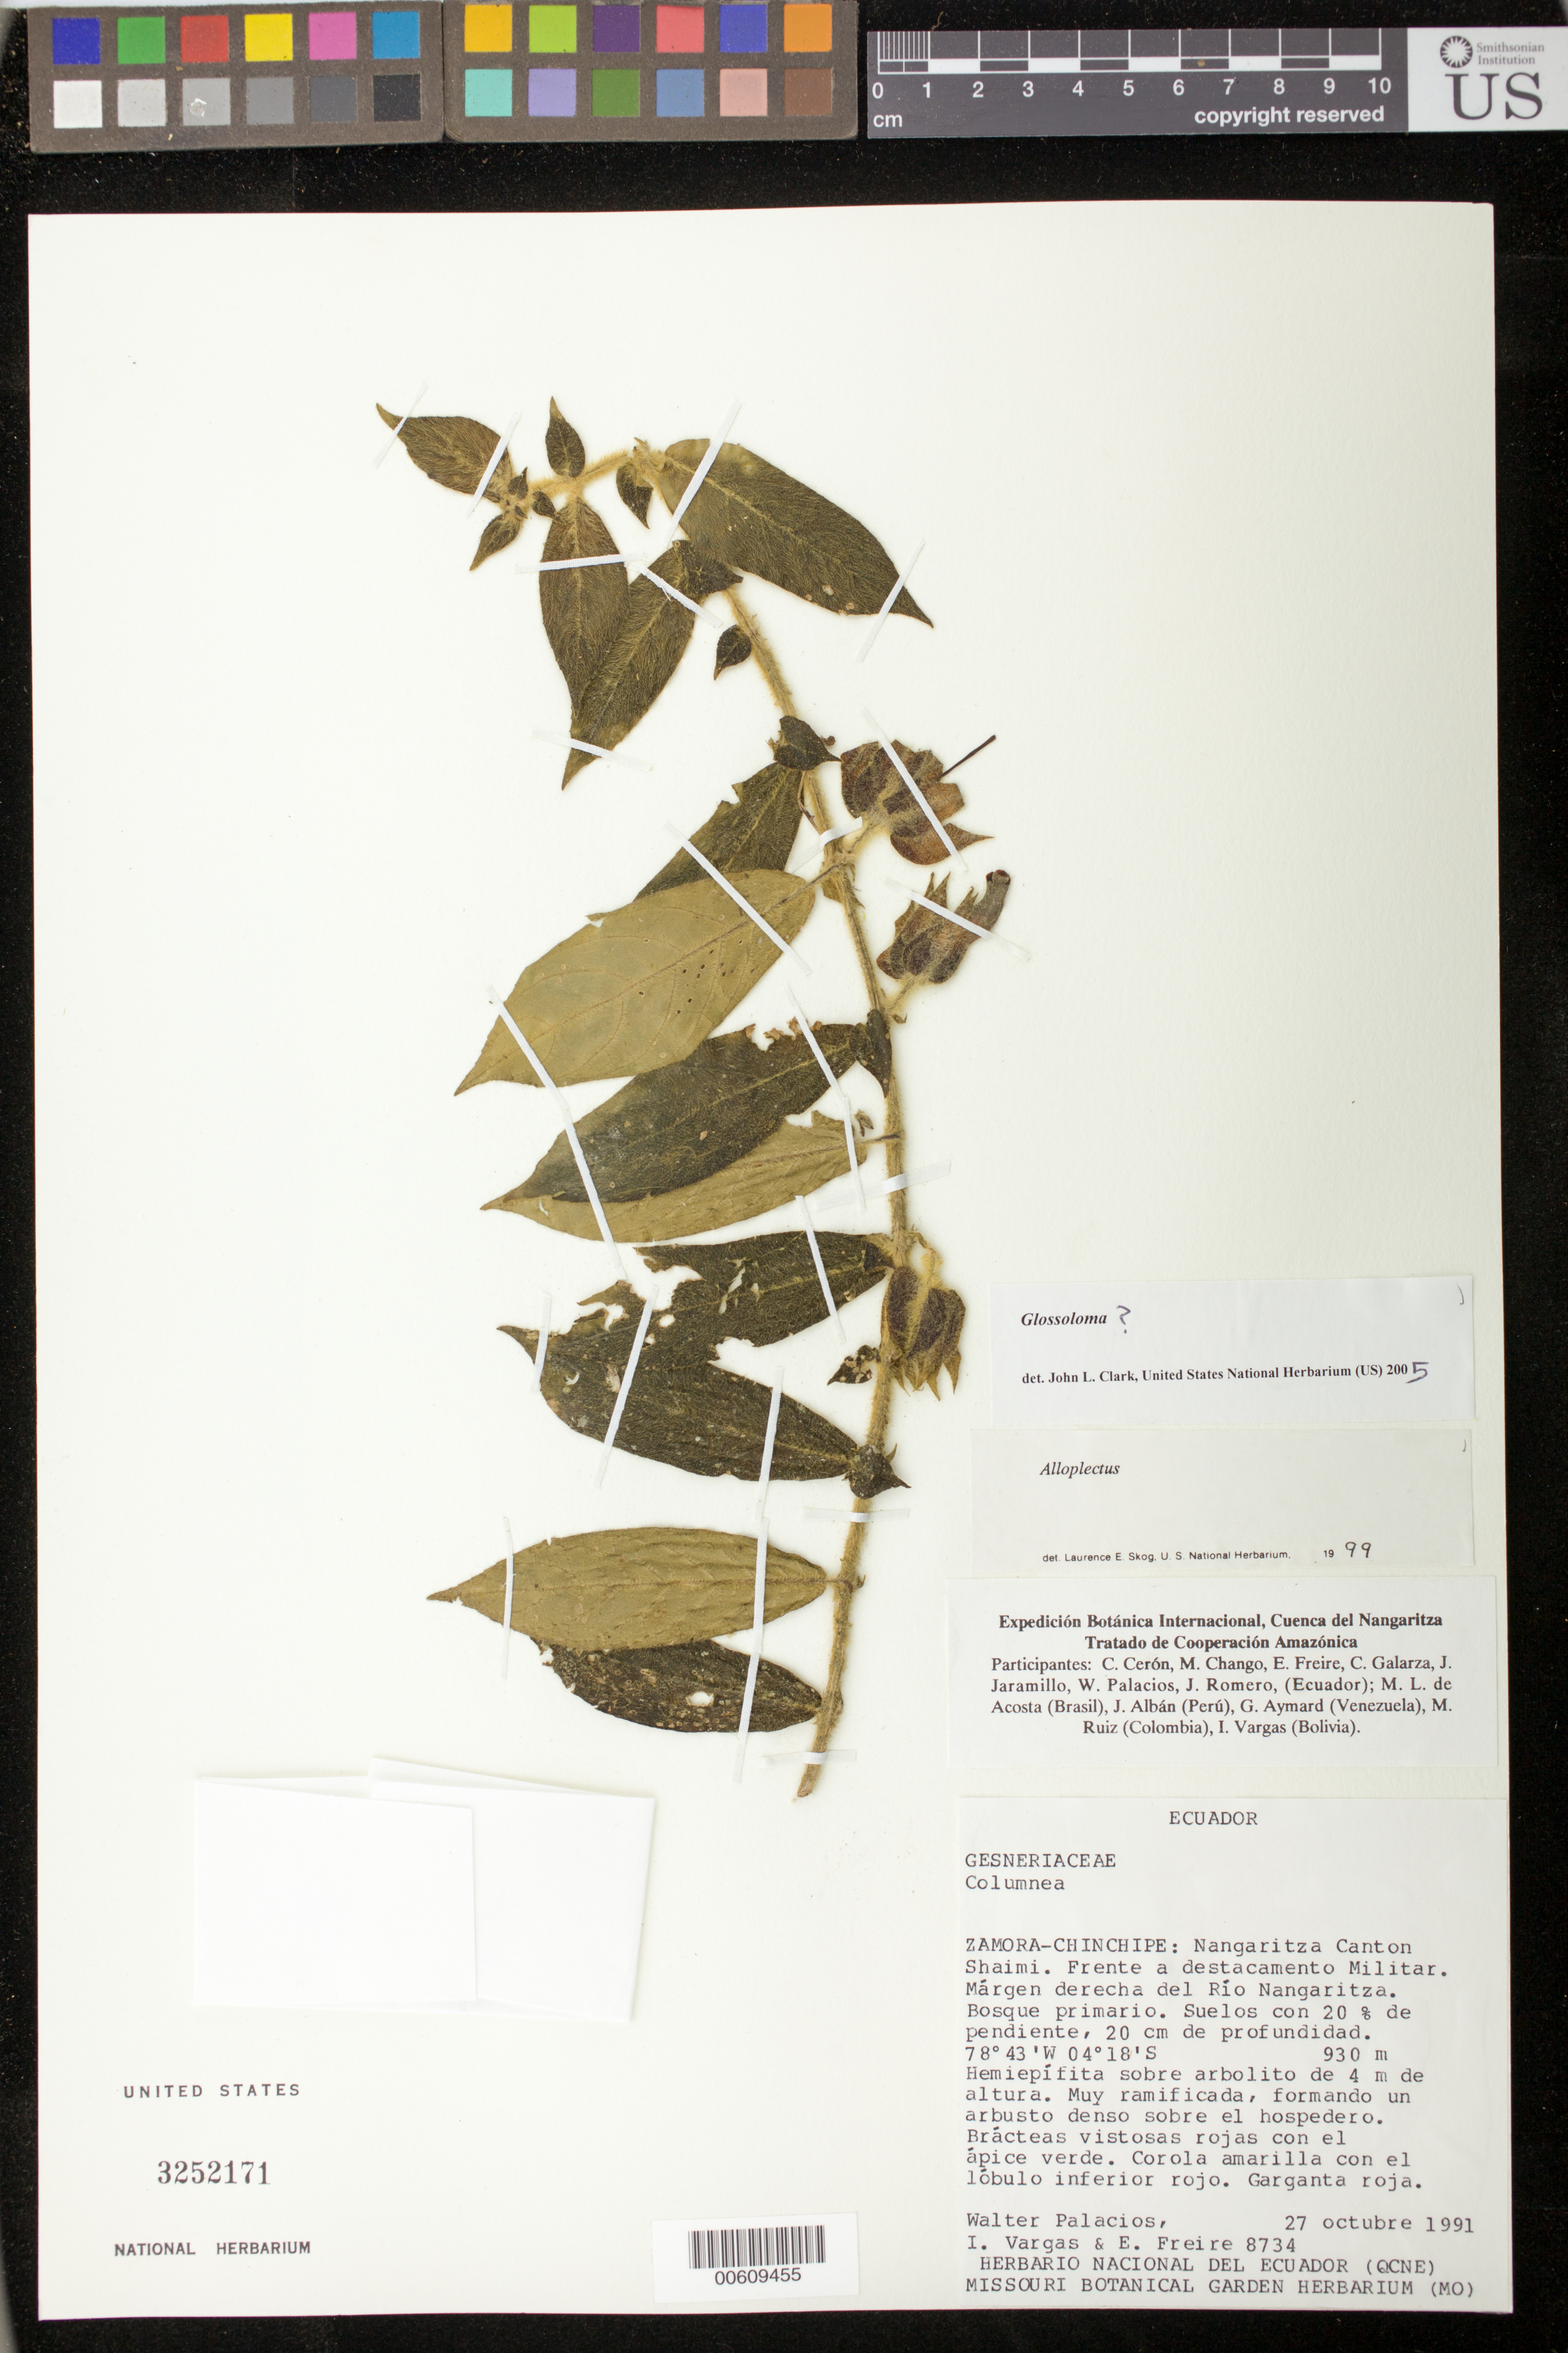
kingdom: Plantae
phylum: Tracheophyta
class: Magnoliopsida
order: Lamiales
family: Gesneriaceae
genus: Glossoloma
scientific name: Glossoloma sp.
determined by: Clark, J. L., (SEL), The Marie Selby Botanical Garden (UNITED STATES)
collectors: W. Palacios, I. Vargas & E. Freire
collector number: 8734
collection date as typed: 27 Oct 1991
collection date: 1991-10-27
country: Ecuador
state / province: Zamora-Chinchipe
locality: Nangaritza Canton; Shaimi, Frente a destacamento Militar, márgen derecha del Río Nangaritza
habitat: Bosque primario; suelos con 20% de pendiente, 20 cm de profundidad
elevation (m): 930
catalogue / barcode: US 3252171